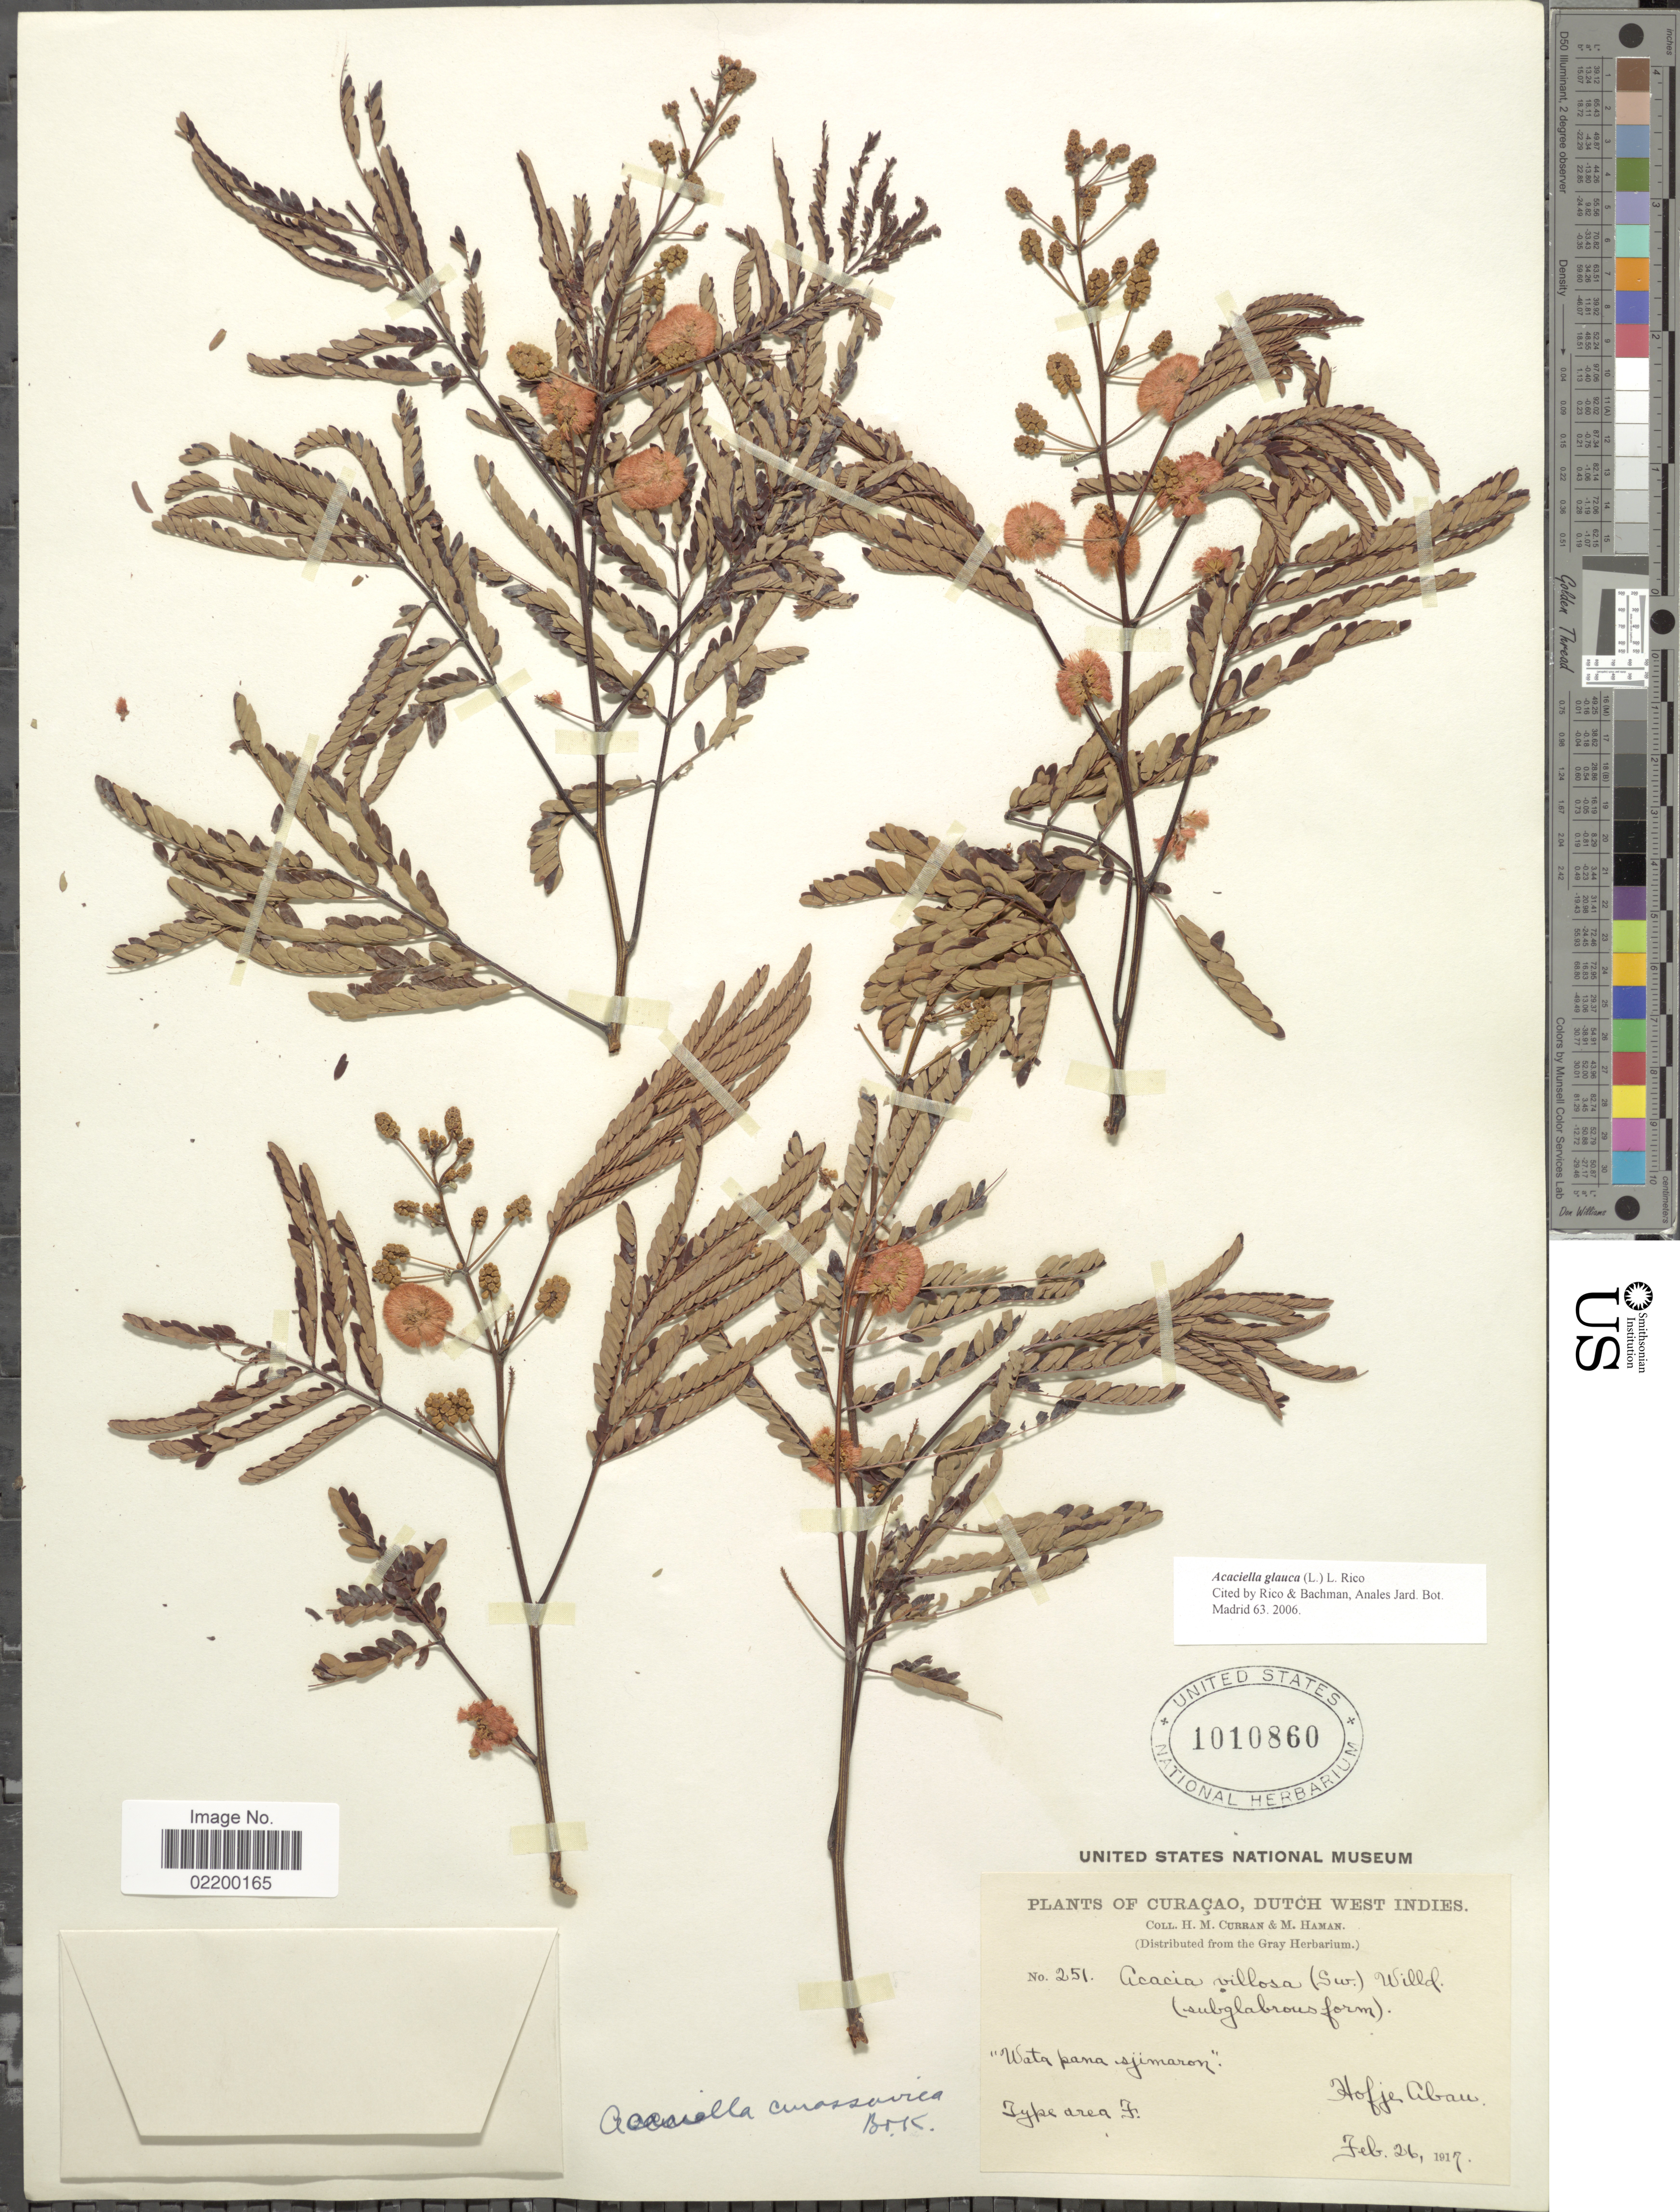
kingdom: Plantae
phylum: Tracheophyta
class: Magnoliopsida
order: Fabales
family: Fabaceae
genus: Acaciella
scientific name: Acaciella glauca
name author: (L.) L. Rico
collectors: H. M. Curran & M. Haman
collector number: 251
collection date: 1917-02-26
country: Curaçao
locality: Curacao, Dutch West Indies. Hofje Abau.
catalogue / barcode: US 1010860